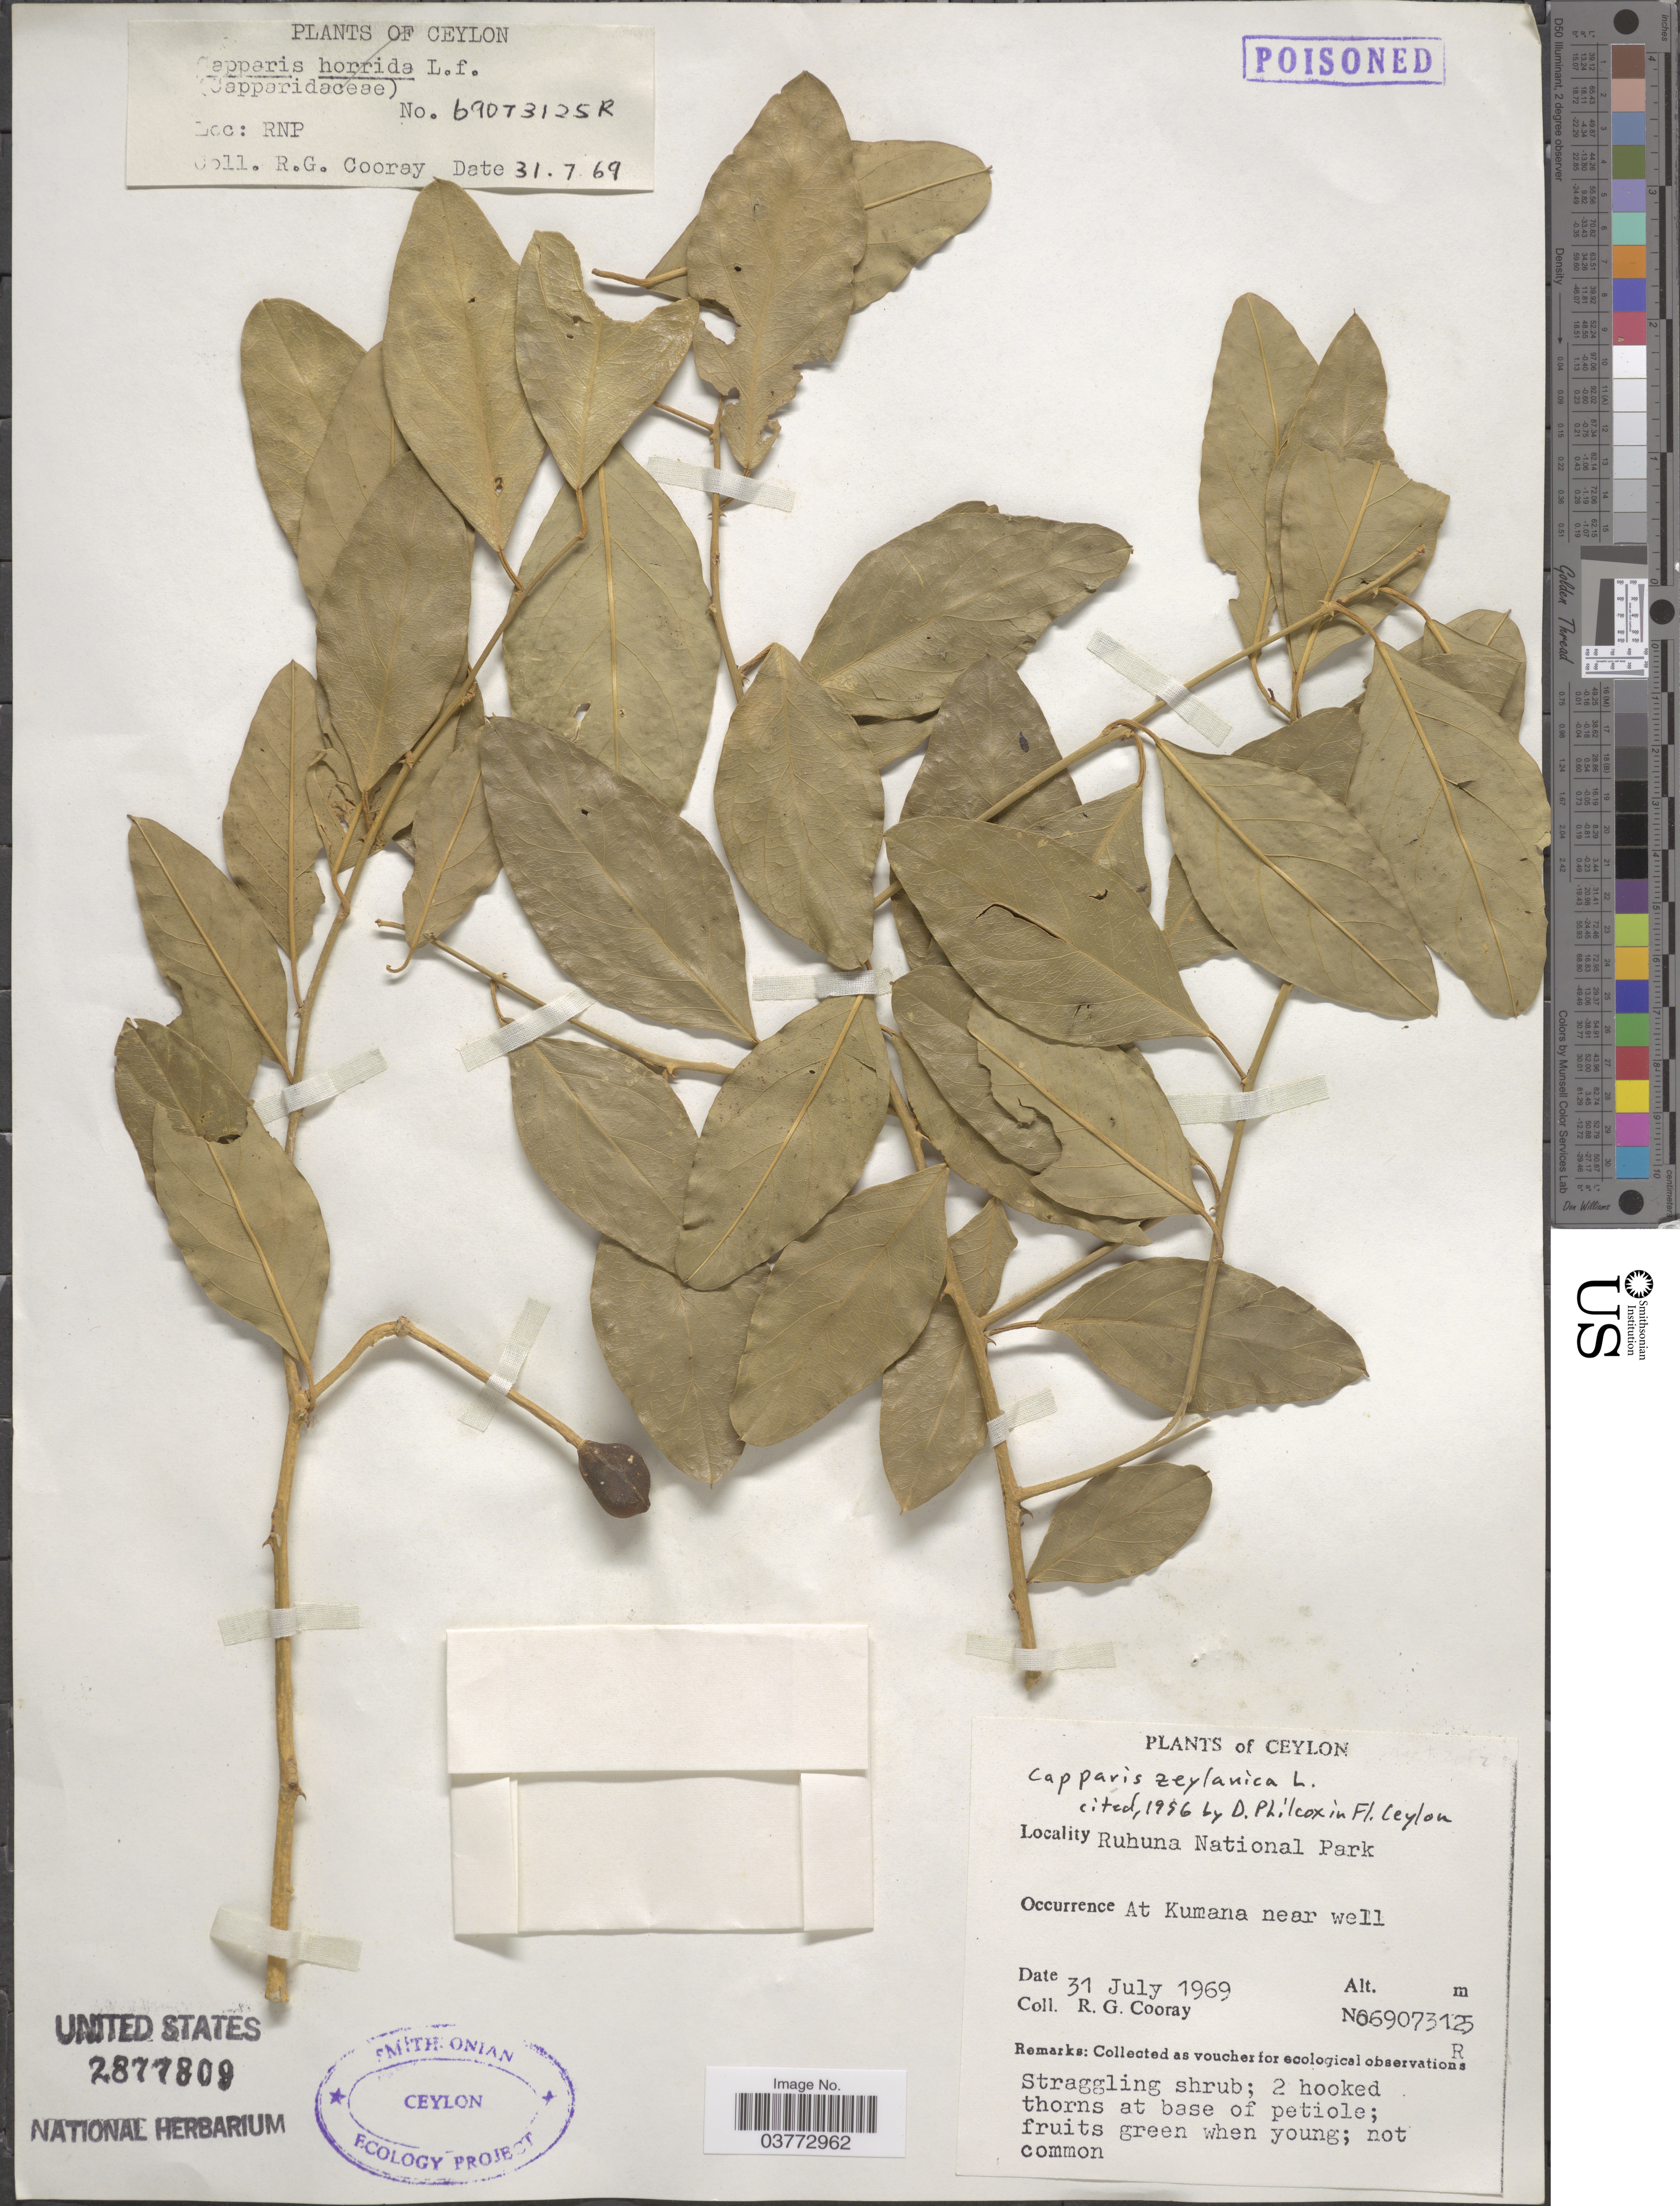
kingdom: Plantae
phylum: Tracheophyta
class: Magnoliopsida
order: Brassicales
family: Capparaceae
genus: Capparis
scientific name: Capparis zeylanica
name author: L.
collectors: R. Cooray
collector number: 69073125R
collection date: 1969-07-31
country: Sri Lanka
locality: Ceylon. Ruhuna National Park. At Kumana near well.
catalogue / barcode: US 2877809